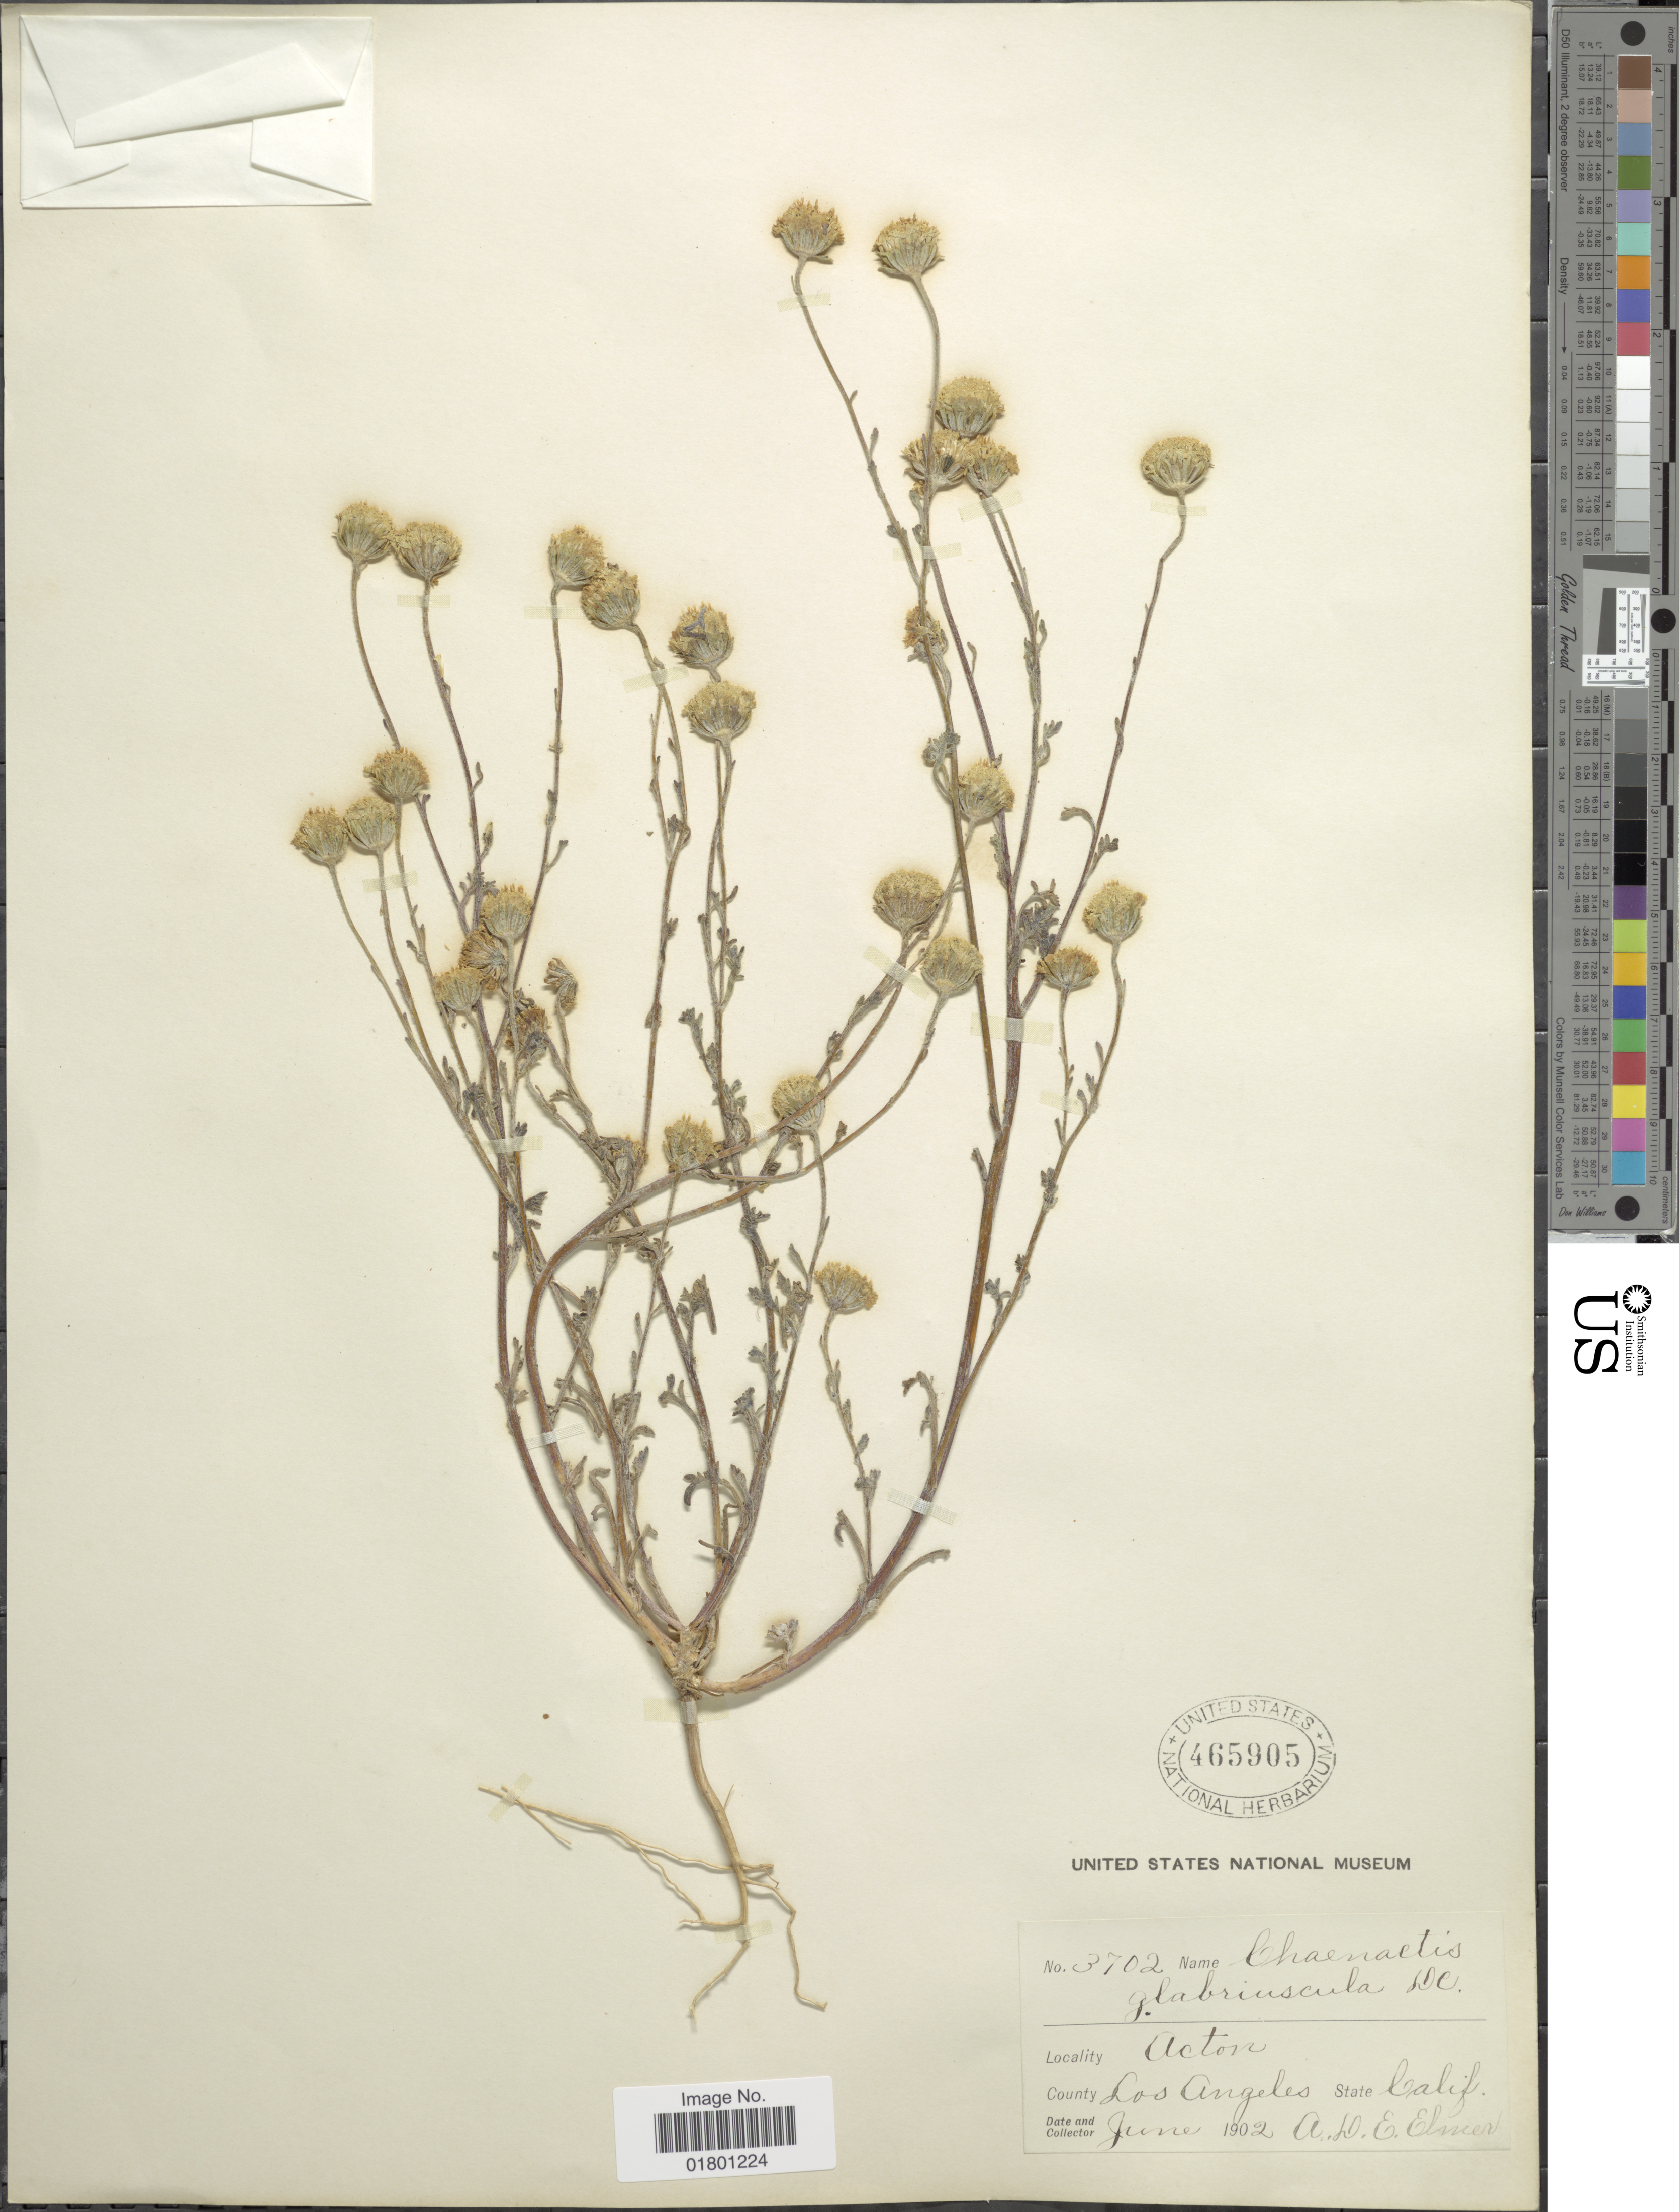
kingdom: Plantae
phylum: Tracheophyta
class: Magnoliopsida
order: Asterales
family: Asteraceae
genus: Chaenactis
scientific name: Chaenactis glabriuscula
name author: DC.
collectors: A. D. E. Elmer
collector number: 3702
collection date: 1902-06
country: United States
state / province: California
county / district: Los Angeles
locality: Acton, County Los Angeles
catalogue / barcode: US 465905